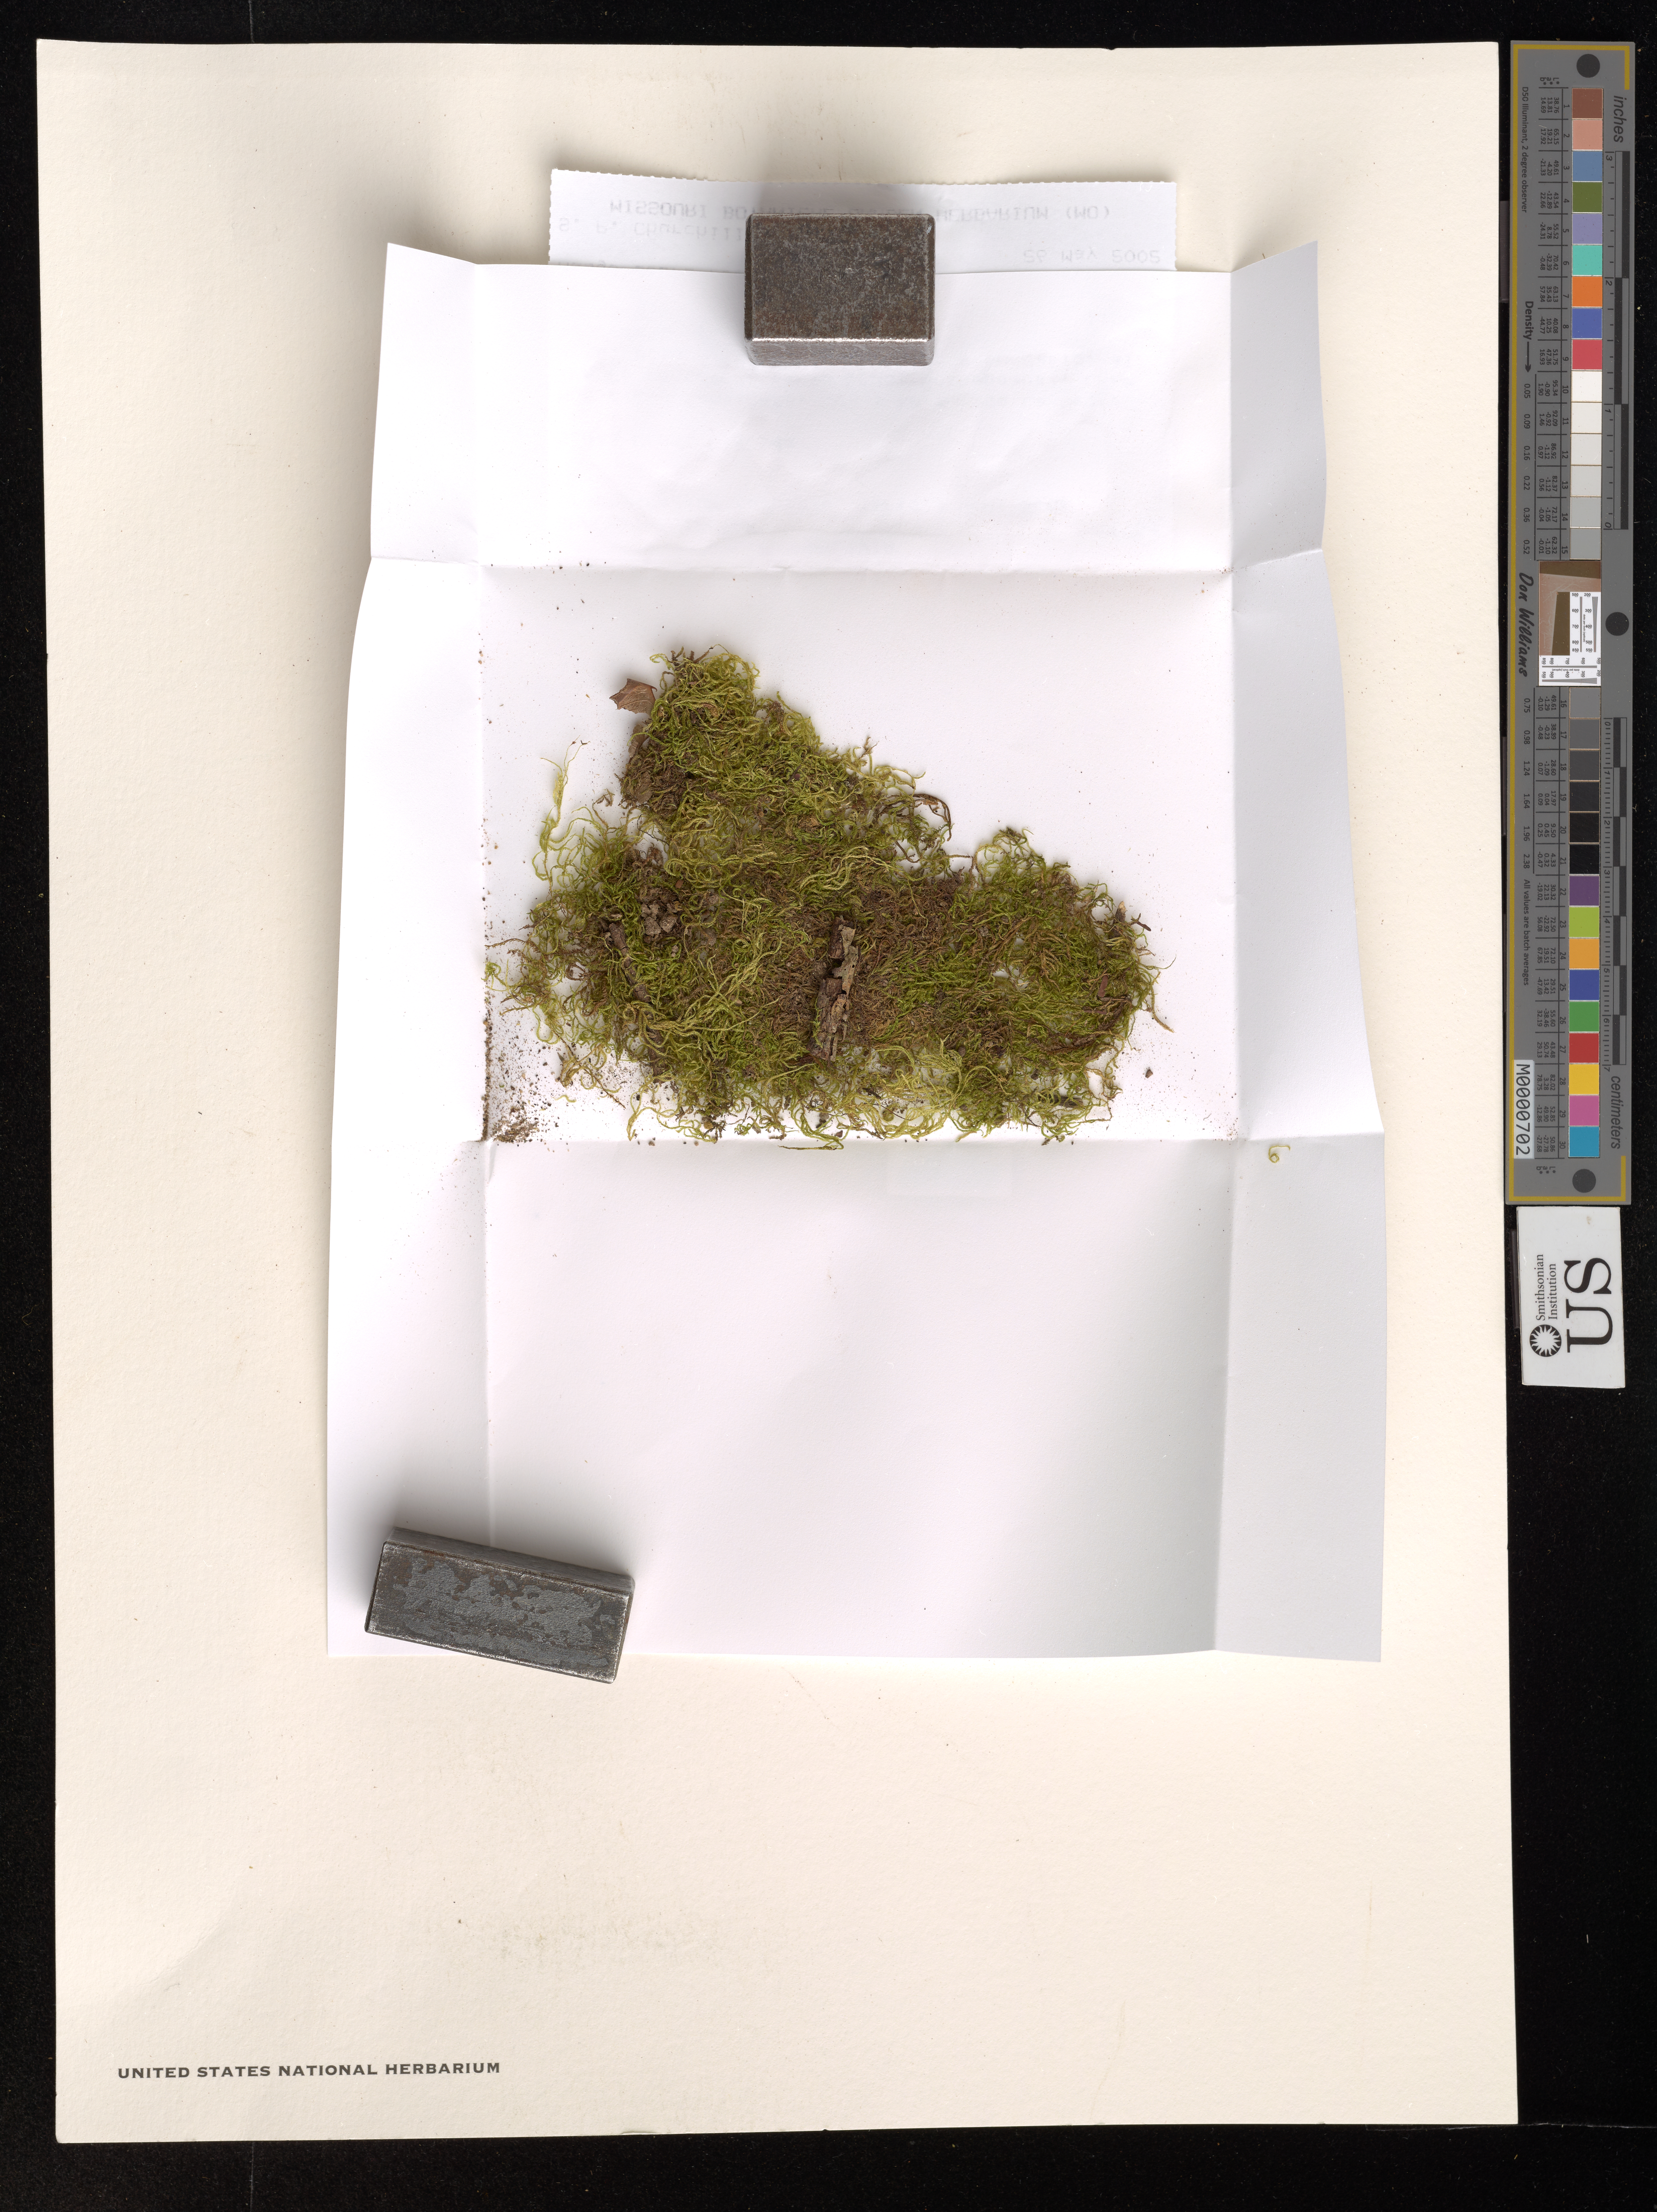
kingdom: Plantae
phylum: Bryophyta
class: Bryopsida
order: Hypnales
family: Brachytheciaceae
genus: Brachythecium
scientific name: Brachythecium ruderale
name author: (Brid.) W.R. Buck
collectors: S. Churchill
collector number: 21684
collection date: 2002-05-26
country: Bolivia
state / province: Santa Cruz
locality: Florida. Municipio Samaipata. Ca. 1 km sur de La Negra (Km 86 carretera Santa Cruz Cochabamba), 6 km este.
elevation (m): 1100